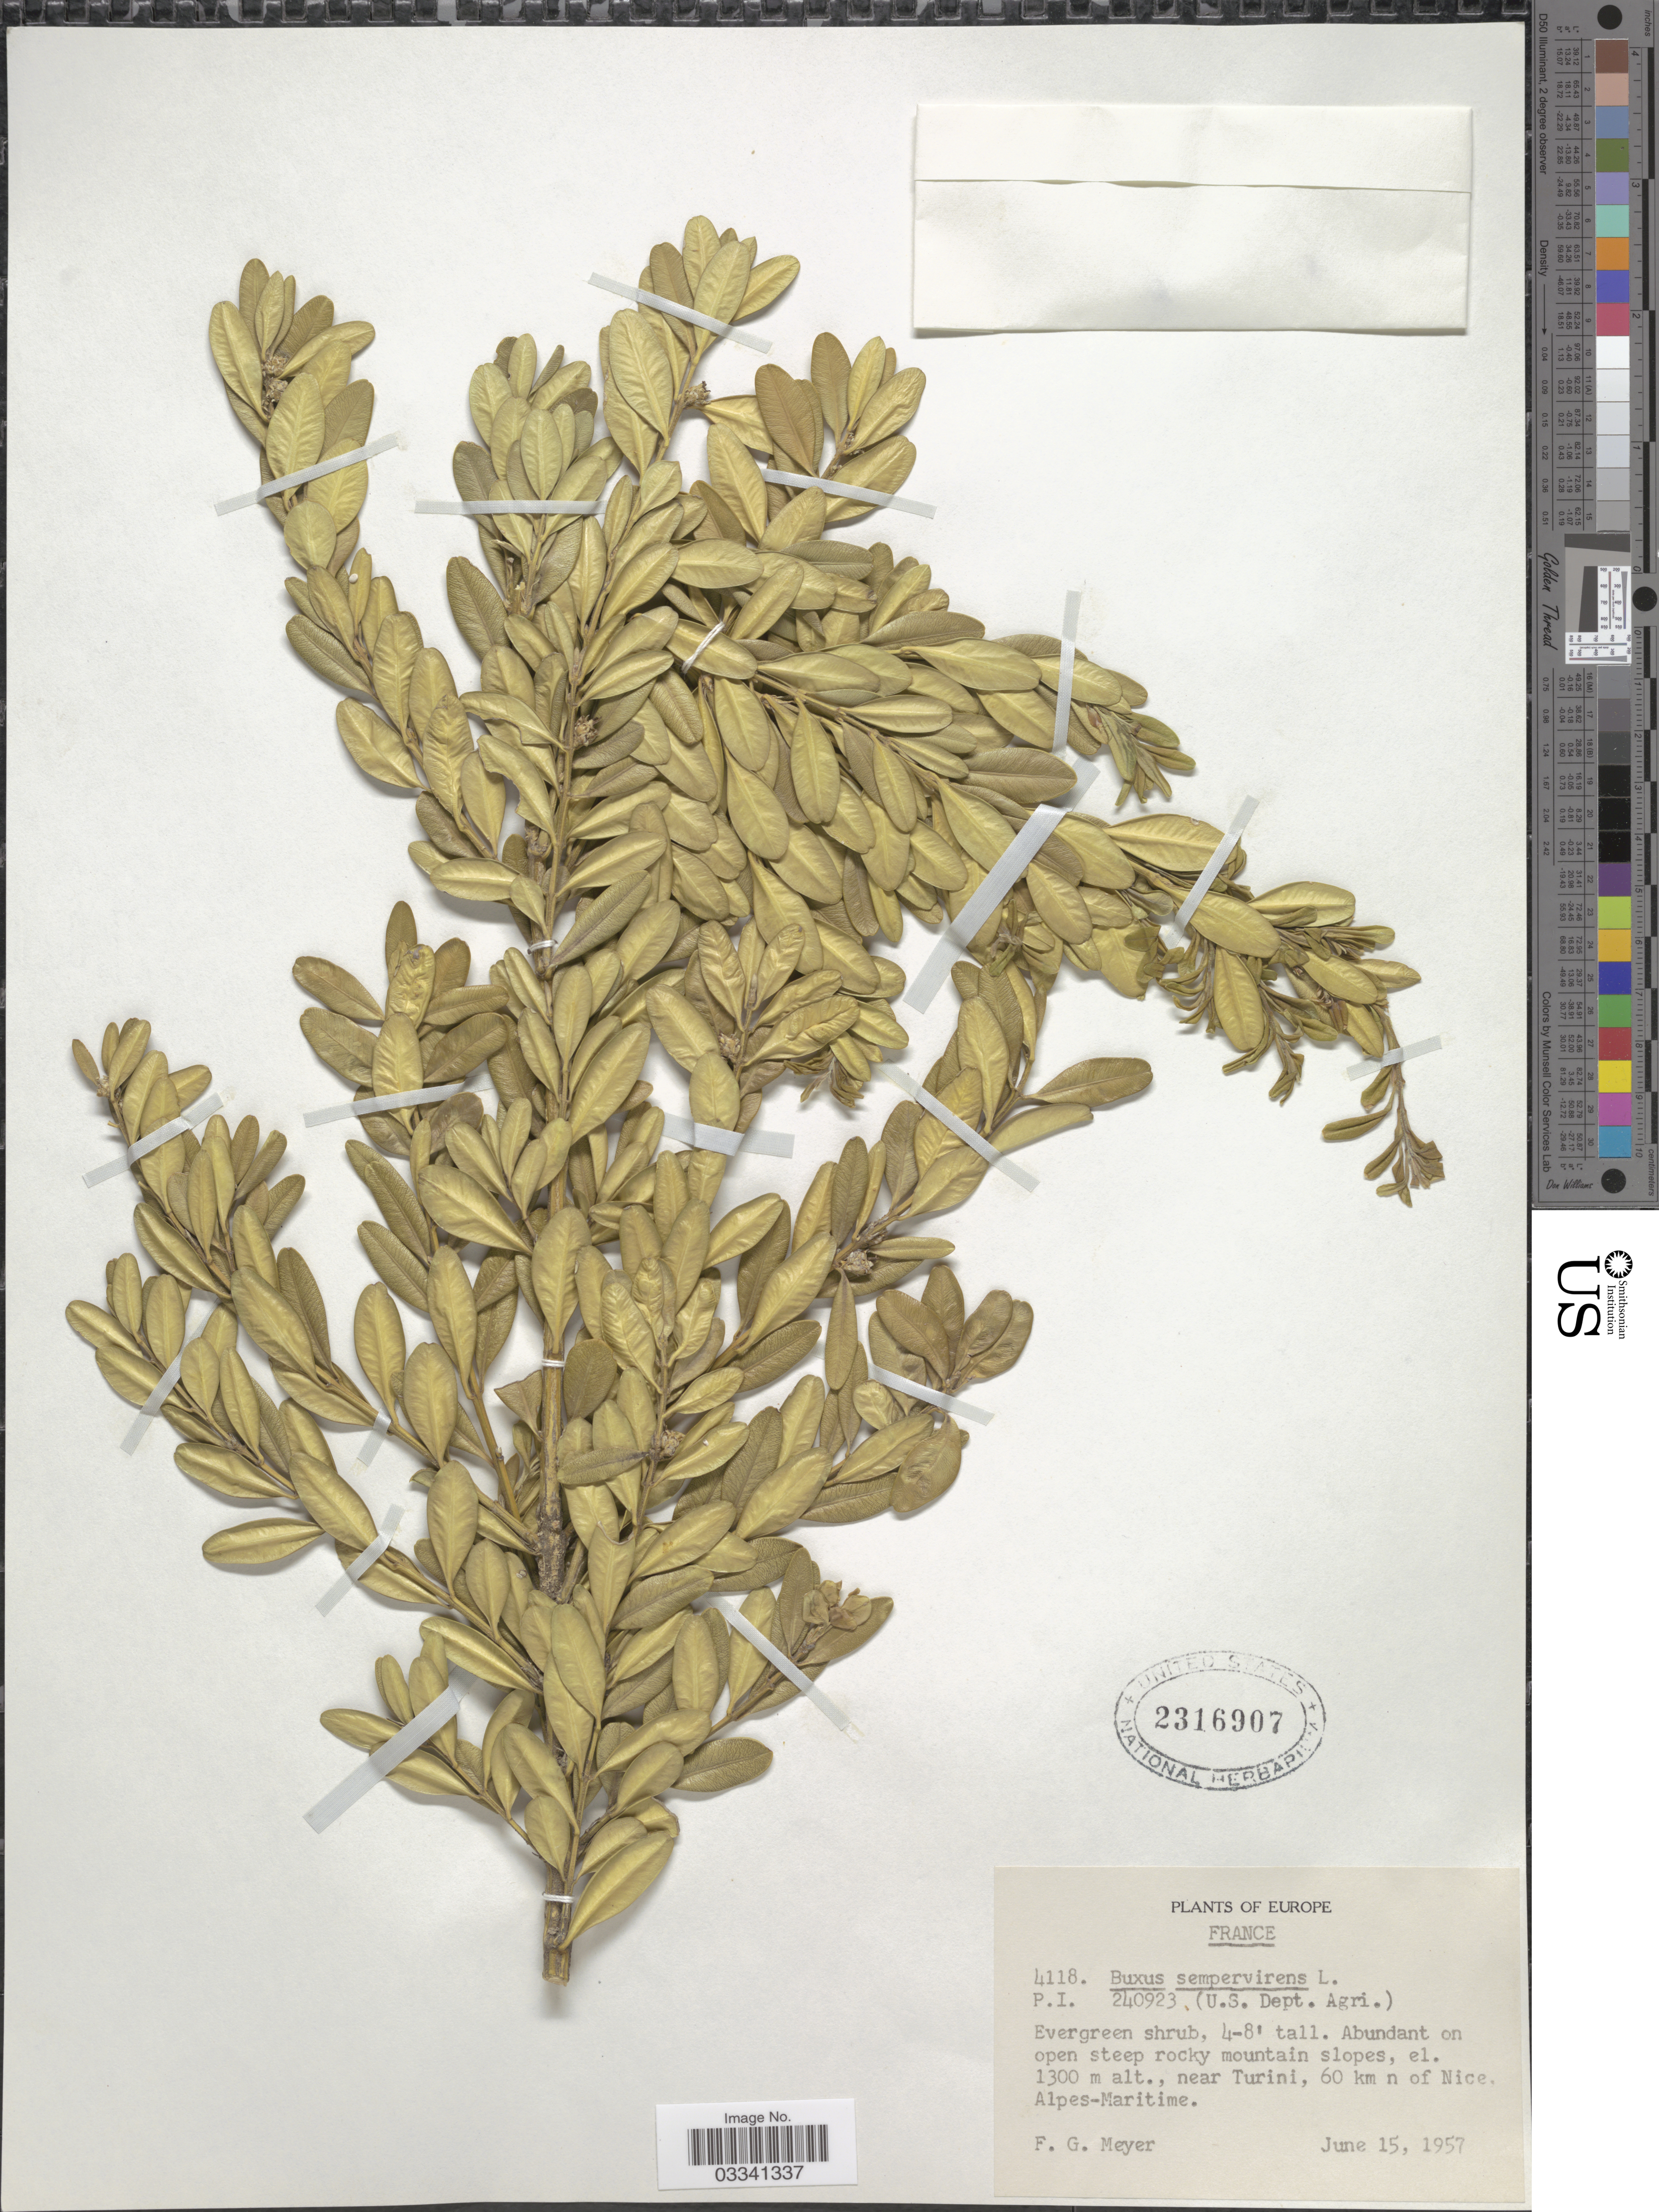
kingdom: Plantae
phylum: Tracheophyta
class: Magnoliopsida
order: Buxales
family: Buxaceae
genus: Buxus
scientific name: Buxus sempervirens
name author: L.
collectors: F. G. Meyer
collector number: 4118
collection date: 1957-06-15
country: France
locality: Near Turini, 60 km n of Nice, Alpes-Maritime.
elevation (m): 1300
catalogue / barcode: US 2316907